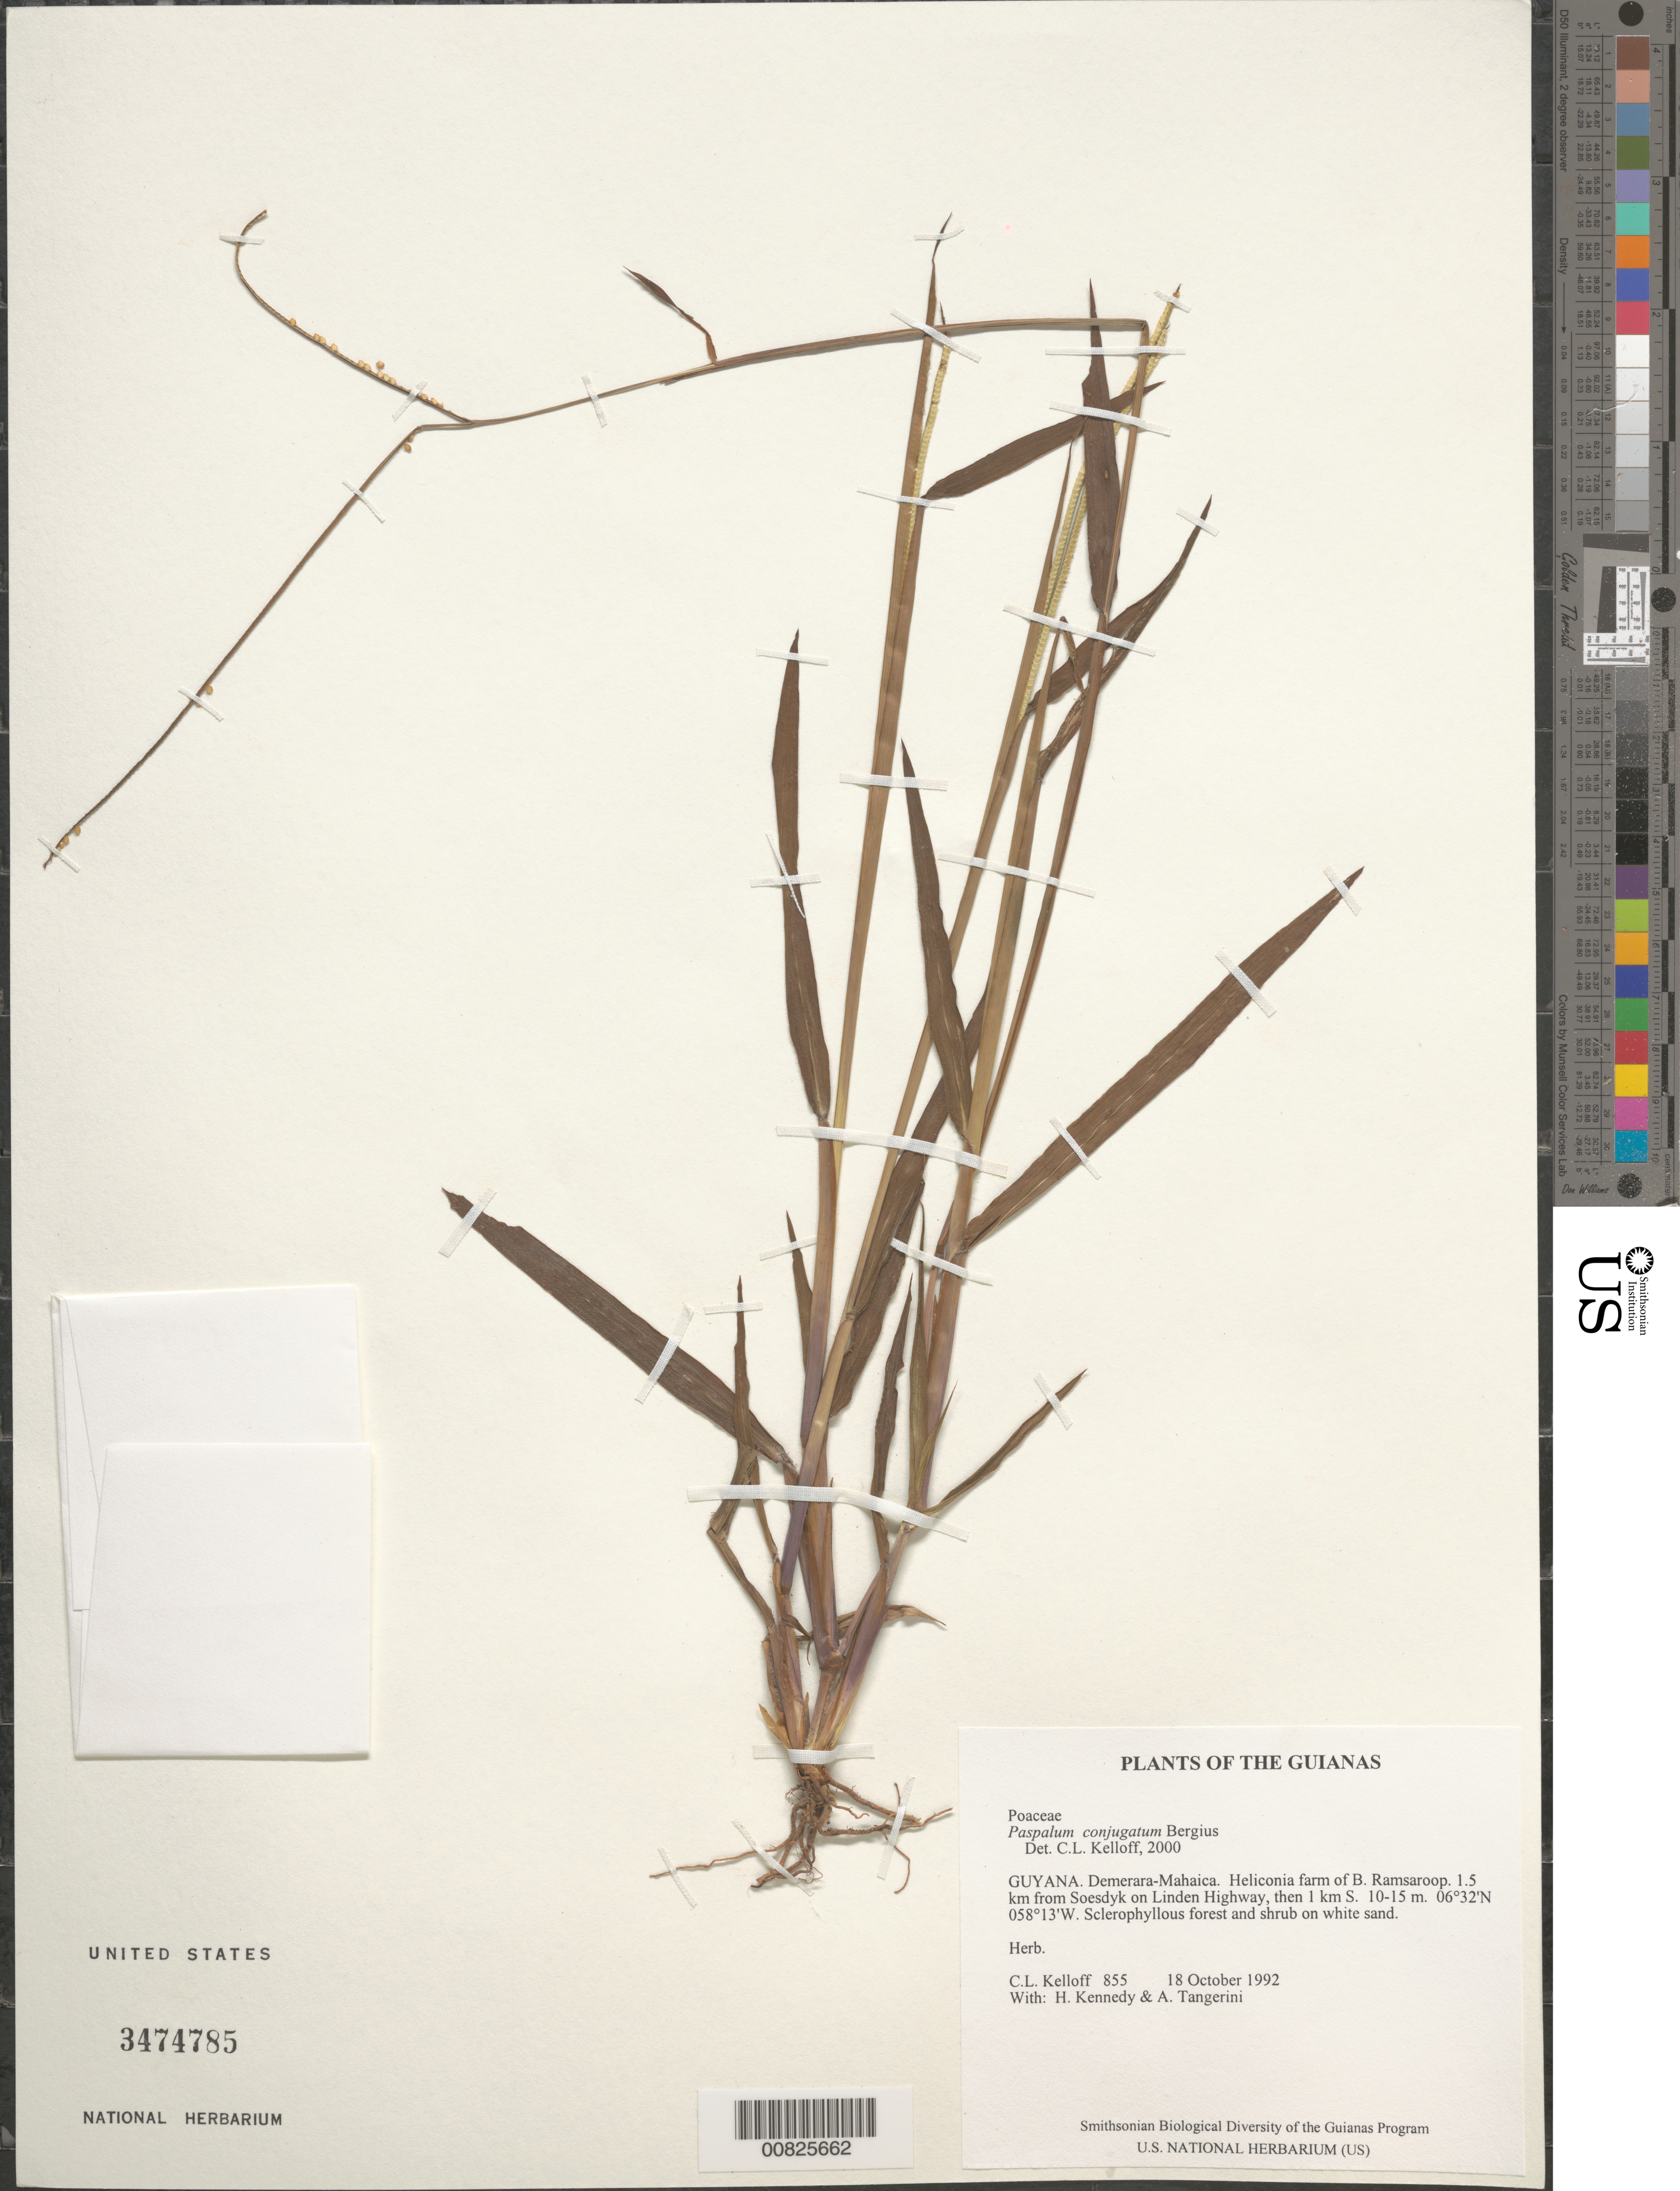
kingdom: Plantae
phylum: Tracheophyta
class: Liliopsida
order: Poales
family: Poaceae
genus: Paspalum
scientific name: Paspalum conjugatum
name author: P.J. Bergius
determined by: Kelloff, Carol L., (US), Smithsonian Institution - National Museum of Natural History (UNITED STATES)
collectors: C. L. Kelloff, H. Kennedy & A. Tangerini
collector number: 855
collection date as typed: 18 October 1992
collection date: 1992-10-18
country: Guyana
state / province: Demerara-Mahaica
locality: Heliconia farm of B. Ramsaroop. 1.5 km from Soesdyk on Linden Highway, then 1 km S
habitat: Sclerophyllous forest and shrub on white sand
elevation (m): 10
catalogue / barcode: US 3474785